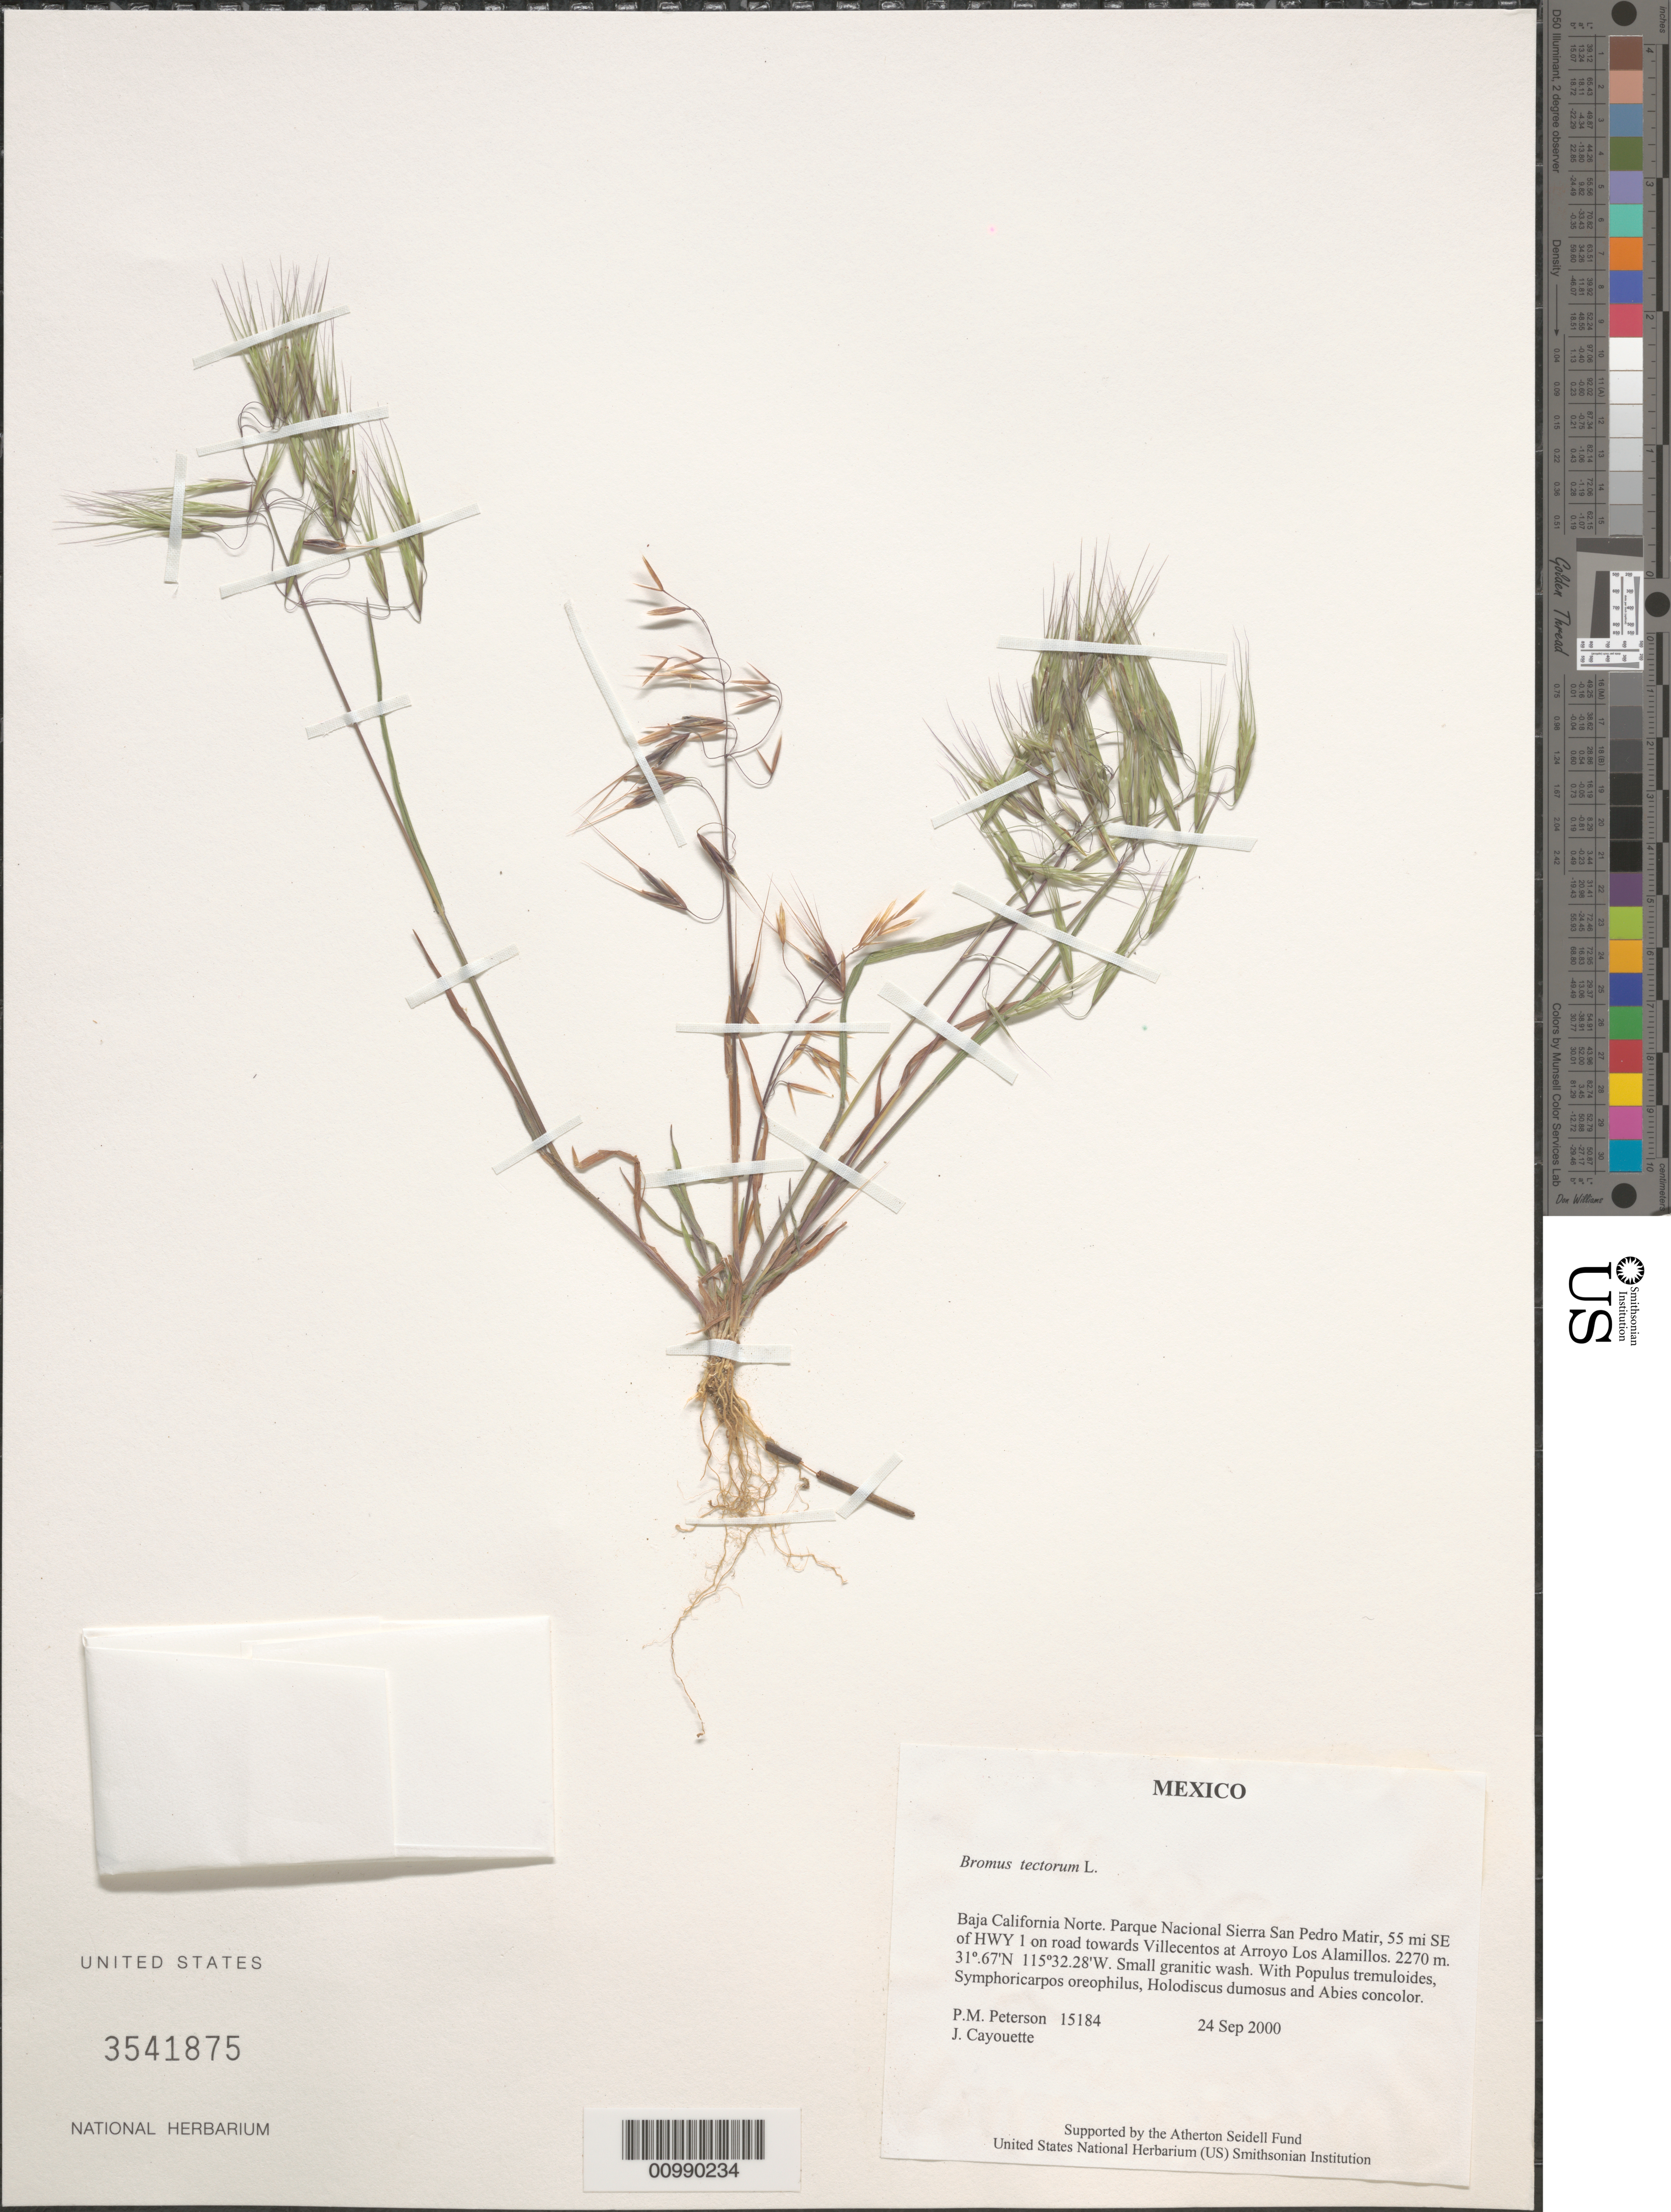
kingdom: Plantae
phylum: Tracheophyta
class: Liliopsida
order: Poales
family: Poaceae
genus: Bromus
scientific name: Bromus tectorum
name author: L.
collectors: P. M. Peterson & J. Cayouette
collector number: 15184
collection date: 2000-09-24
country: Mexico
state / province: Baja California Norte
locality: Parque Nacional Sierra San Pedro Matir, 55 mi SE of HWY 1 on road towards Villecentos at Arroyo Los Alamillos.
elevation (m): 2270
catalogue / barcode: US 3541875